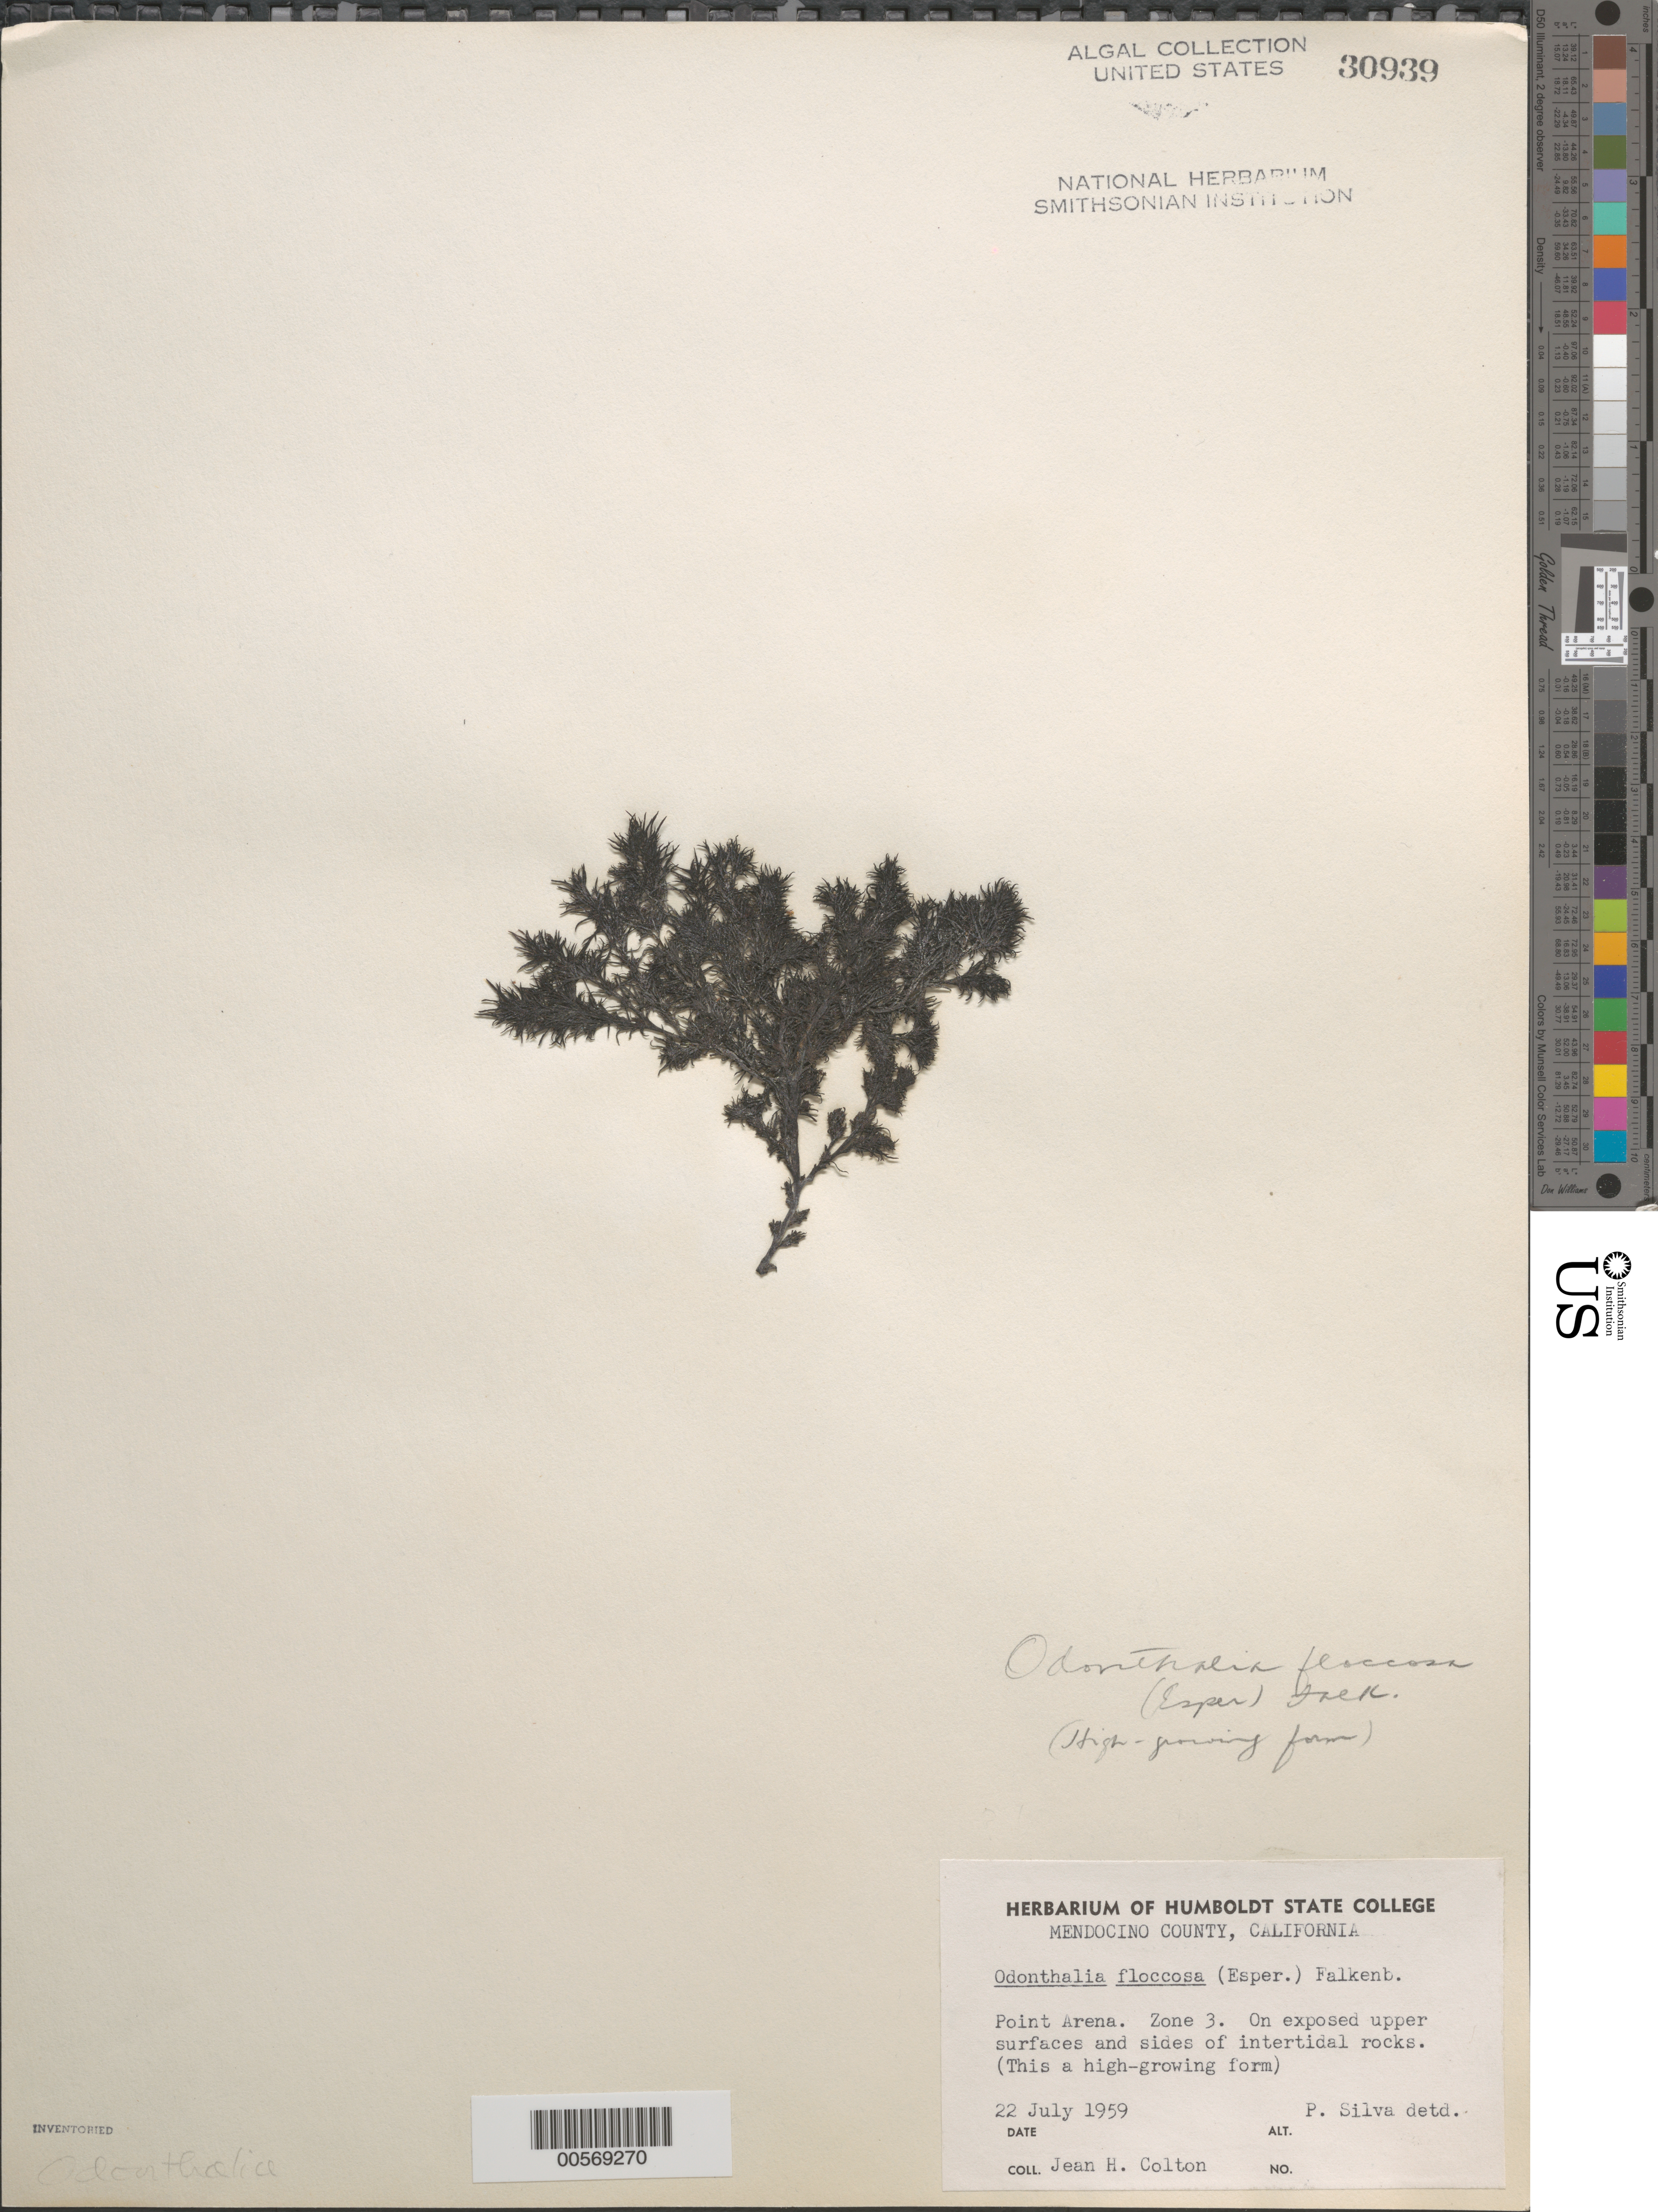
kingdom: Plantae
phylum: Rhodophyta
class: Florideophyceae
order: Ceramiales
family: Rhodomelaceae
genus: Odonthalia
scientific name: Odonthalia floccosa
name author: (Esper) Falkenb.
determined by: Silva, P. C.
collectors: J. Colton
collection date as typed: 22 Jul 1959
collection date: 1959-07-22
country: United States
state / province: California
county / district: Mendocino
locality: Point Arena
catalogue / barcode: US 30939